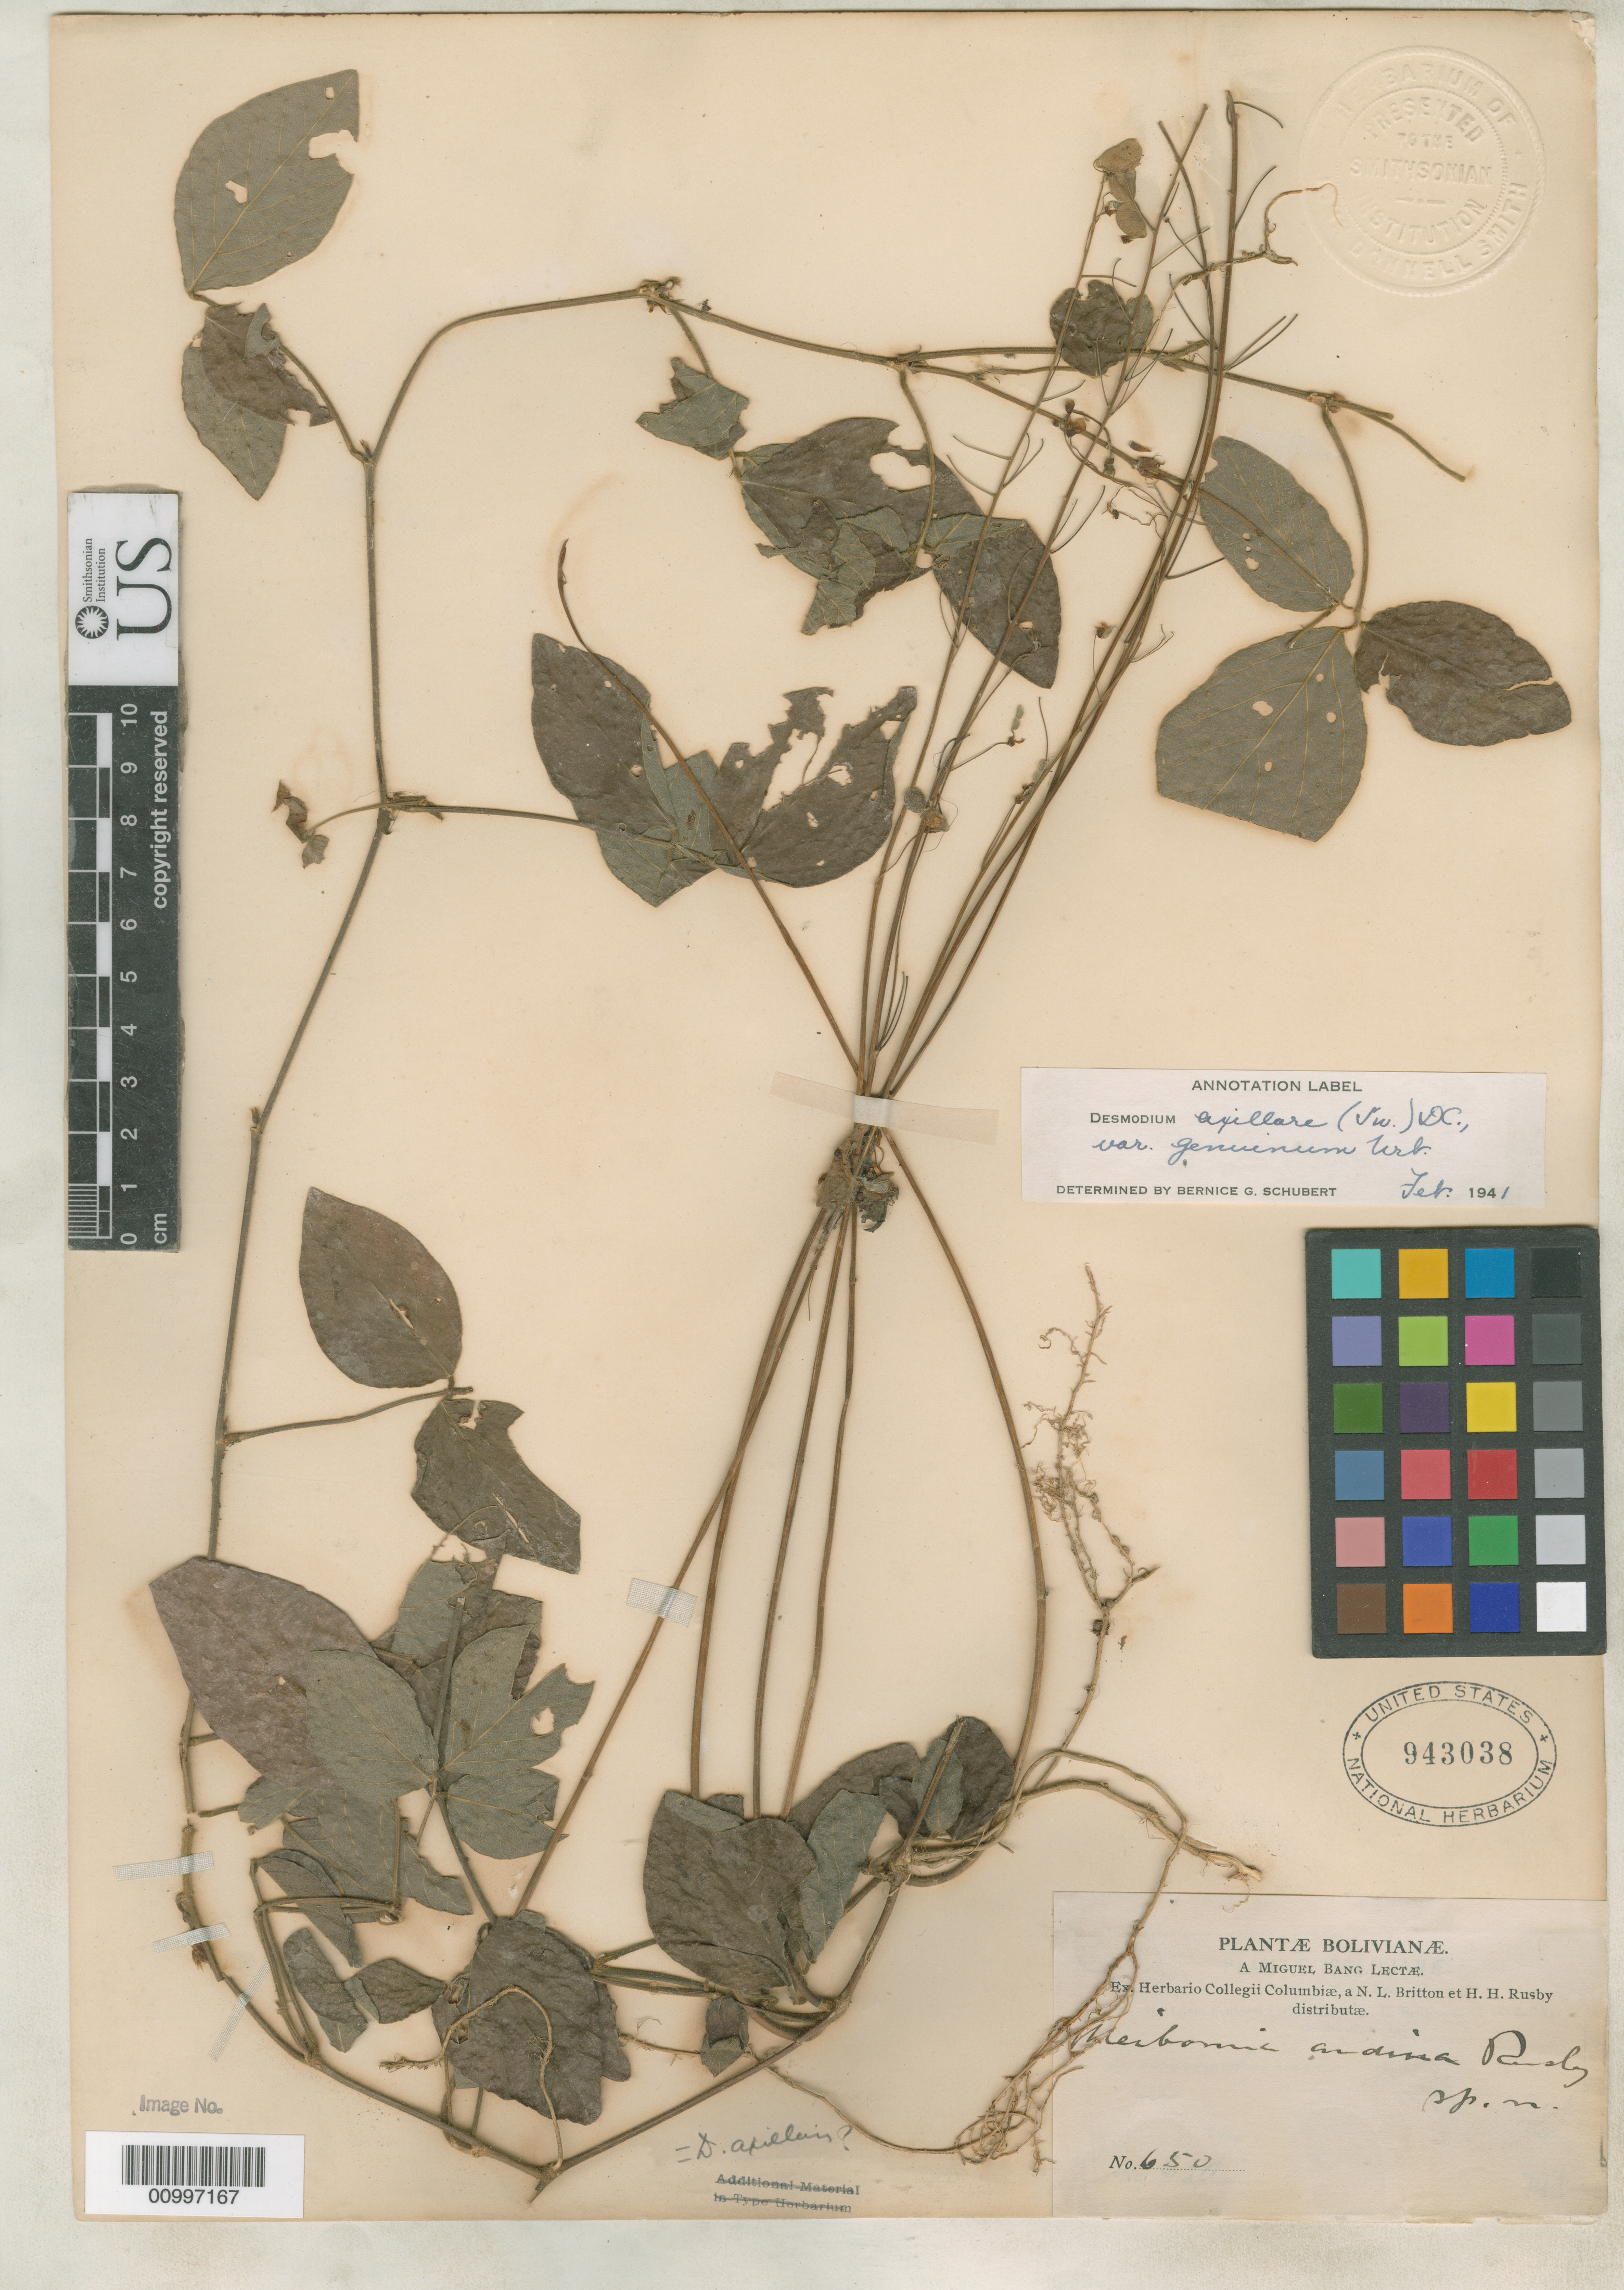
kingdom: Plantae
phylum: Tracheophyta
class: Magnoliopsida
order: Fabales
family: Fabaceae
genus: Meibomia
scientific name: Meibomia andina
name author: Rusby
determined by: Schubert, Bernice G.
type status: Isotype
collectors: M. Bang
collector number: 650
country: Ecuador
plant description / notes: From the herbarium of J. Donnell Smith.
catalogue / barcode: US 943038